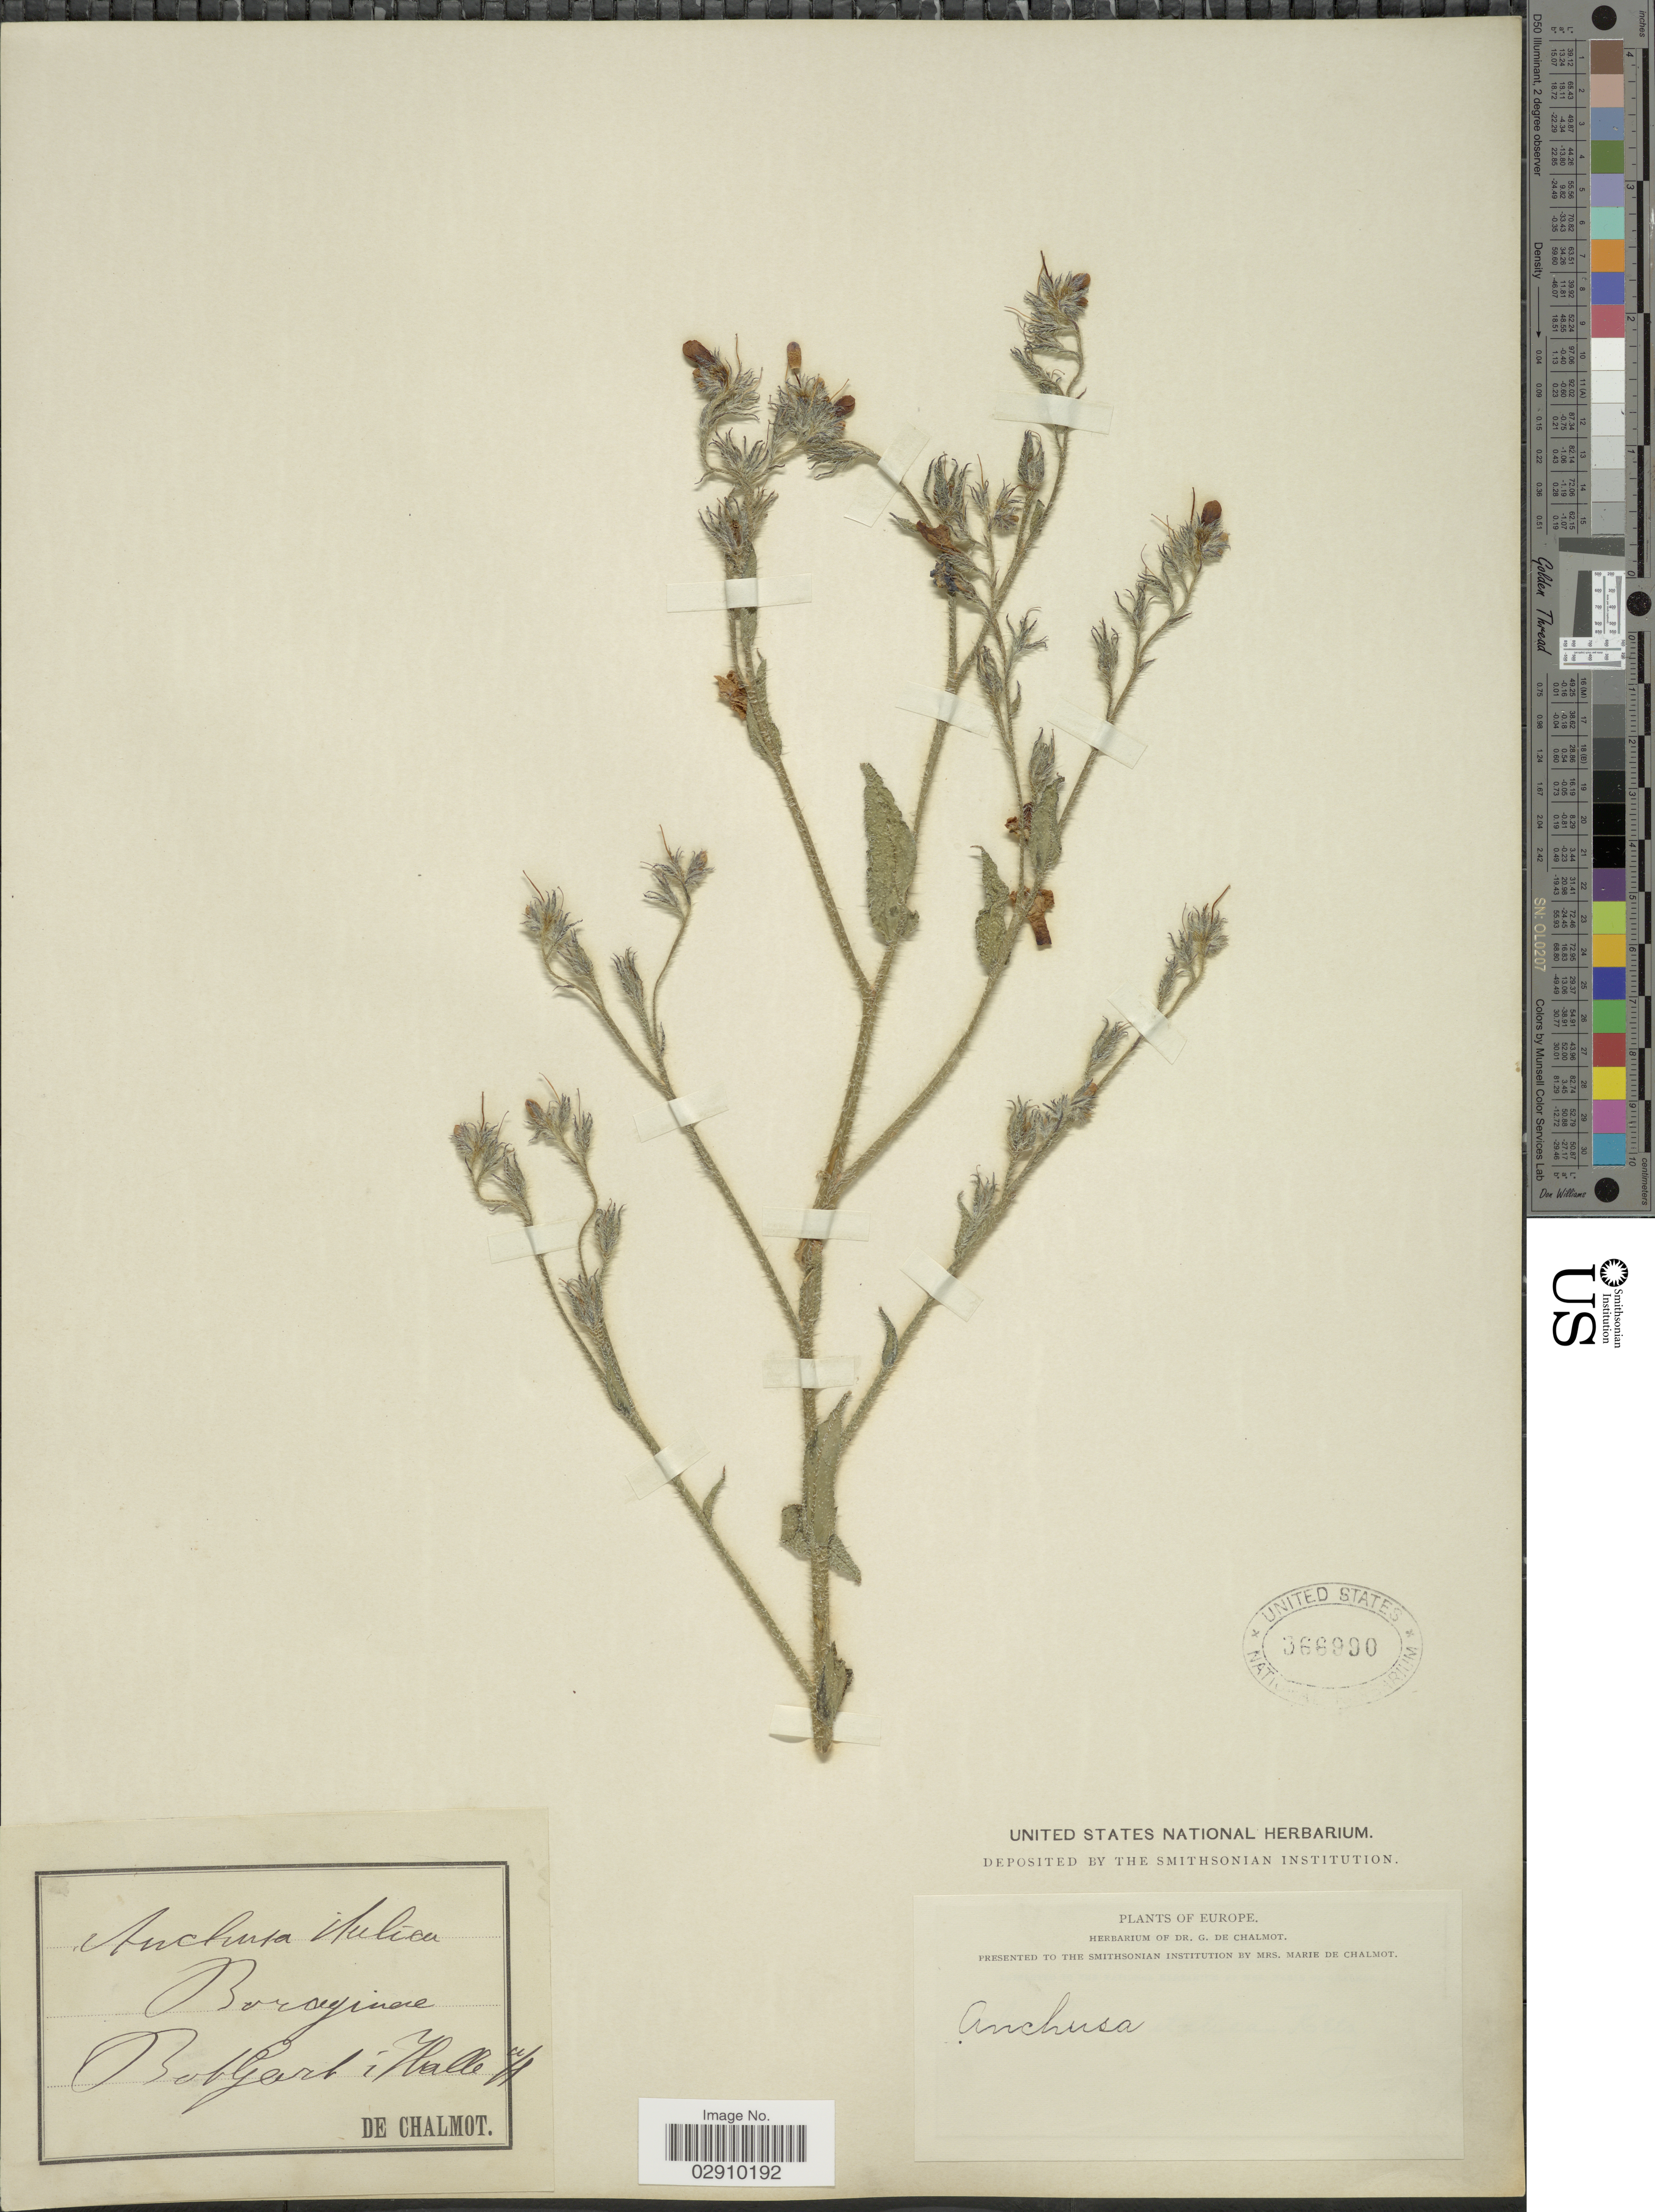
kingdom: Plantae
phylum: Tracheophyta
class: Magnoliopsida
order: Boraginales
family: Boraginaceae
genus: Anchusa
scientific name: Anchusa italica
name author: Retz.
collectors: De Chalmot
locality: Bobgart [interpreted] i Halle.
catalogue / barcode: US 366990